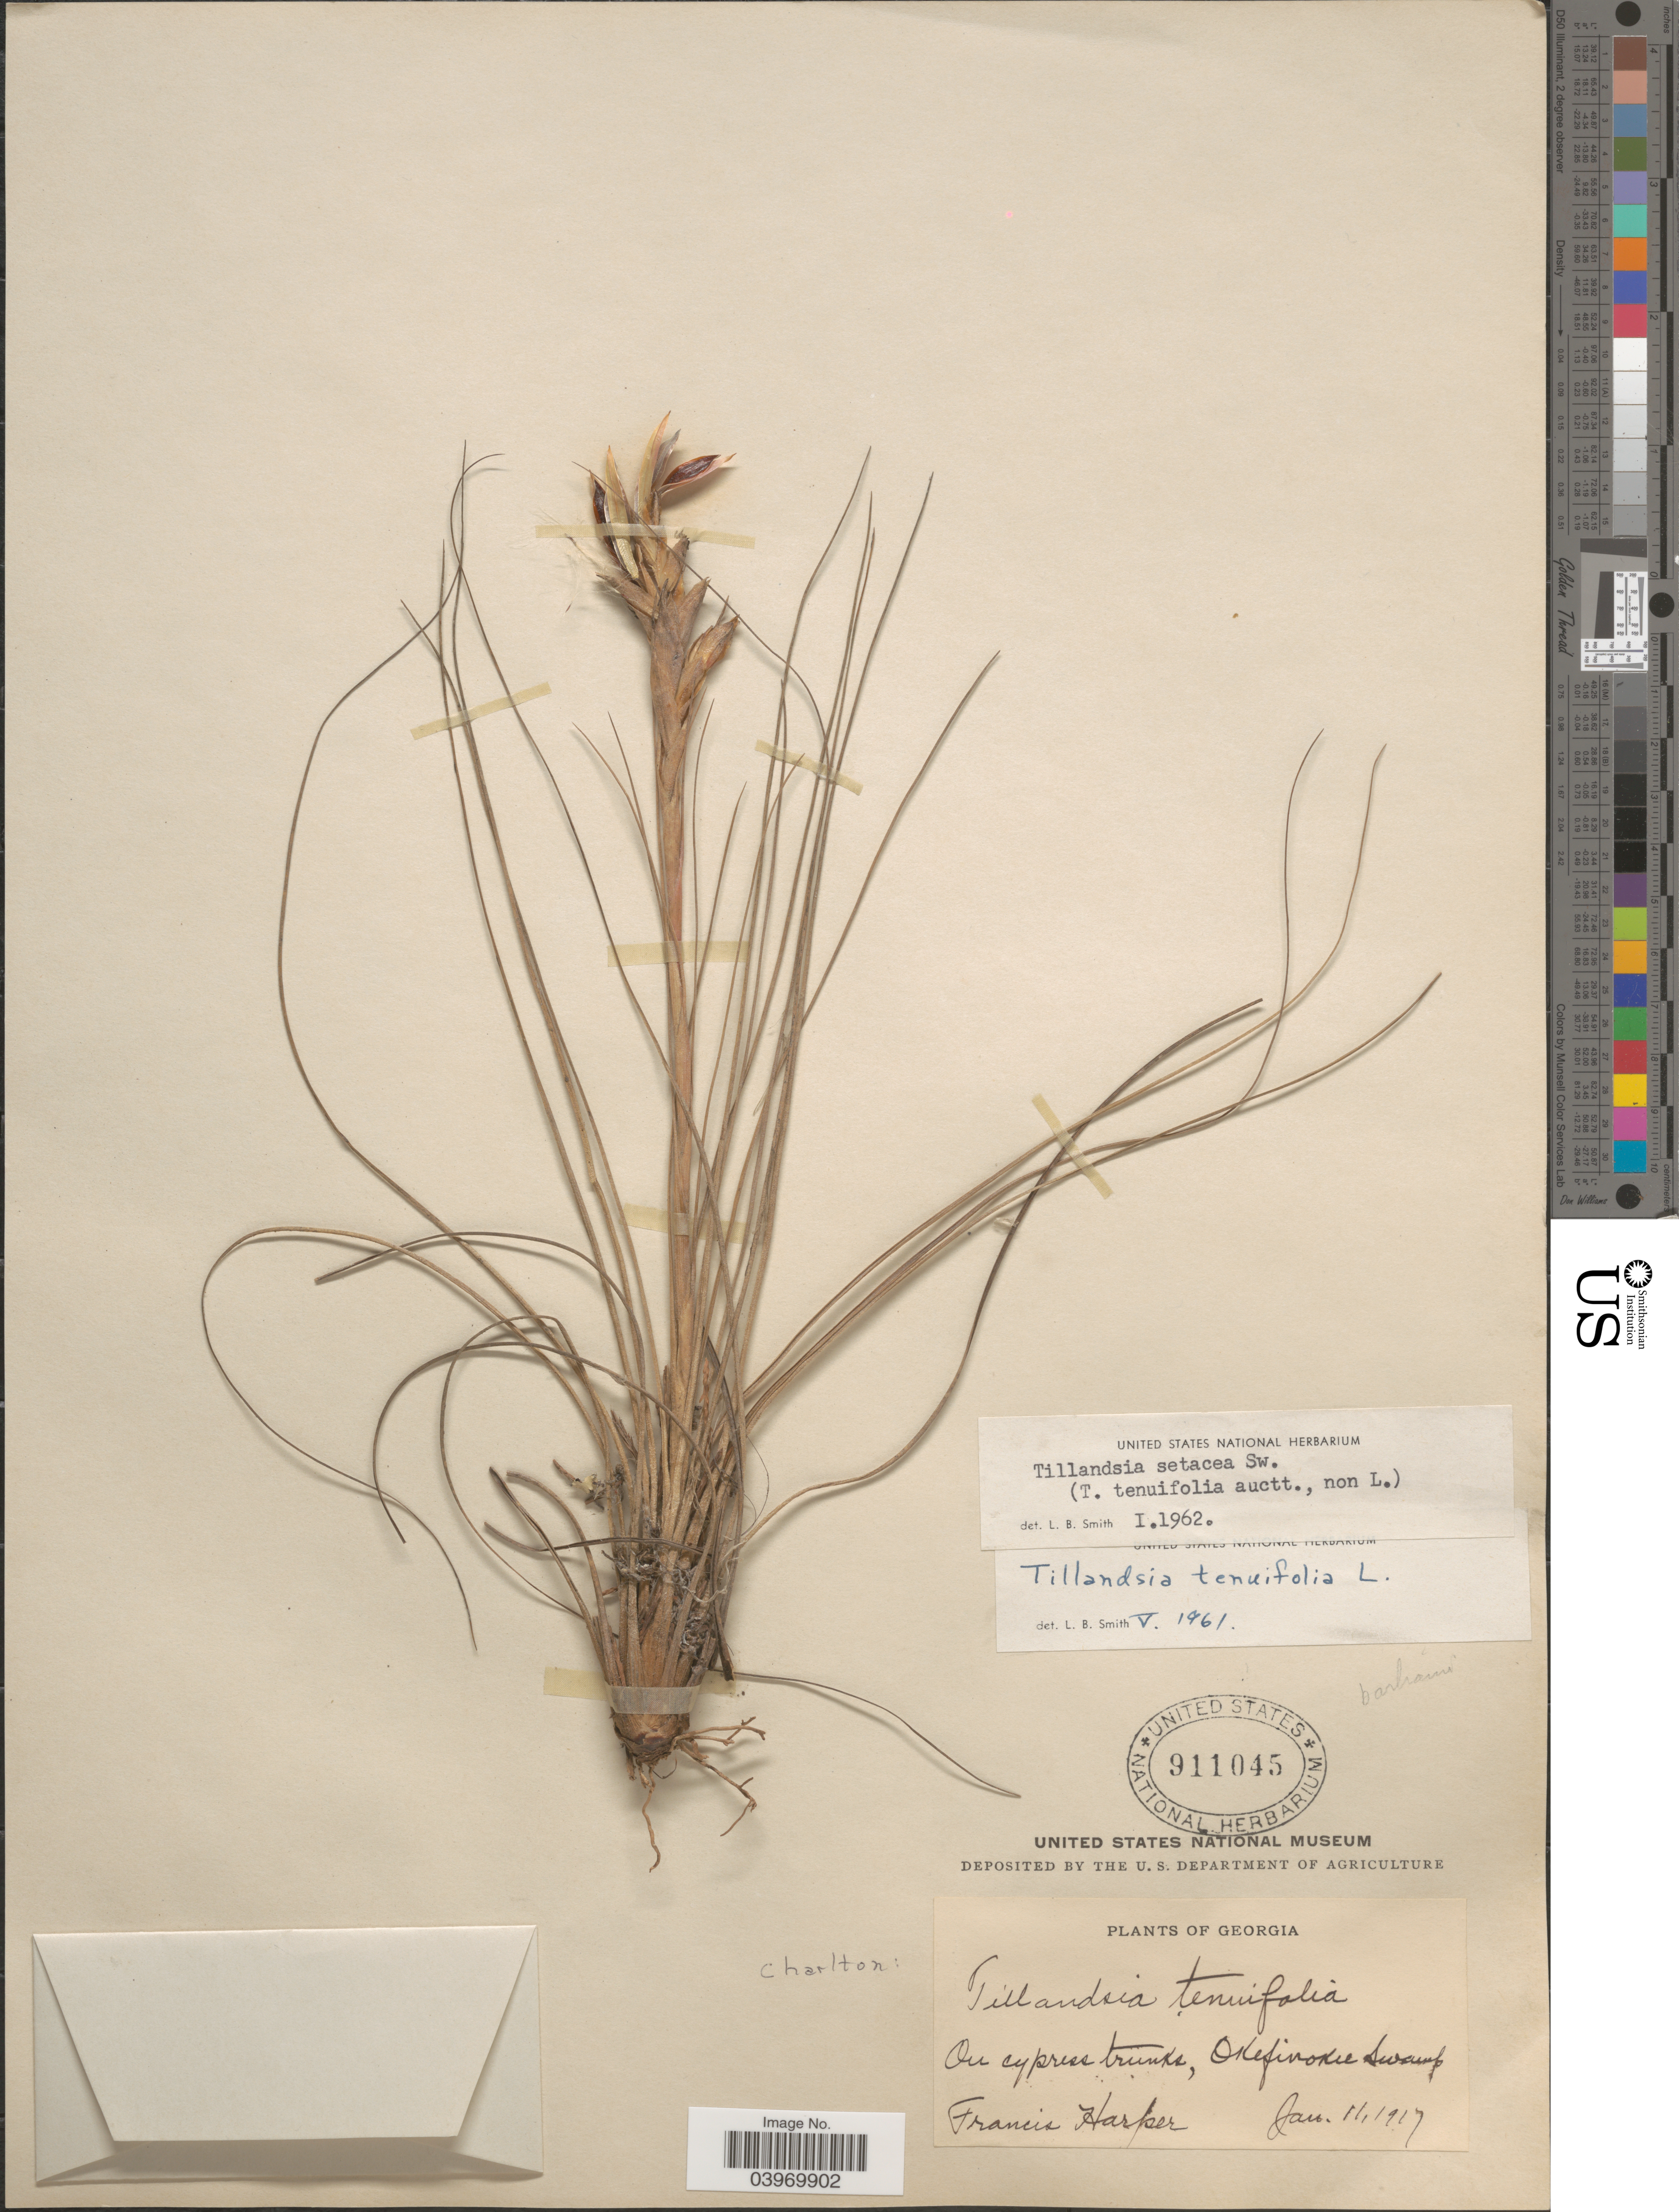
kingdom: Plantae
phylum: Tracheophyta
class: Liliopsida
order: Poales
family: Bromeliaceae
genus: Tillandsia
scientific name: Tillandsia setacea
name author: Sw.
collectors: F. Harper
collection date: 1917-01-11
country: United States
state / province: Georgia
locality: Okefinokee swamp, Charlton.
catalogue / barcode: US 911045